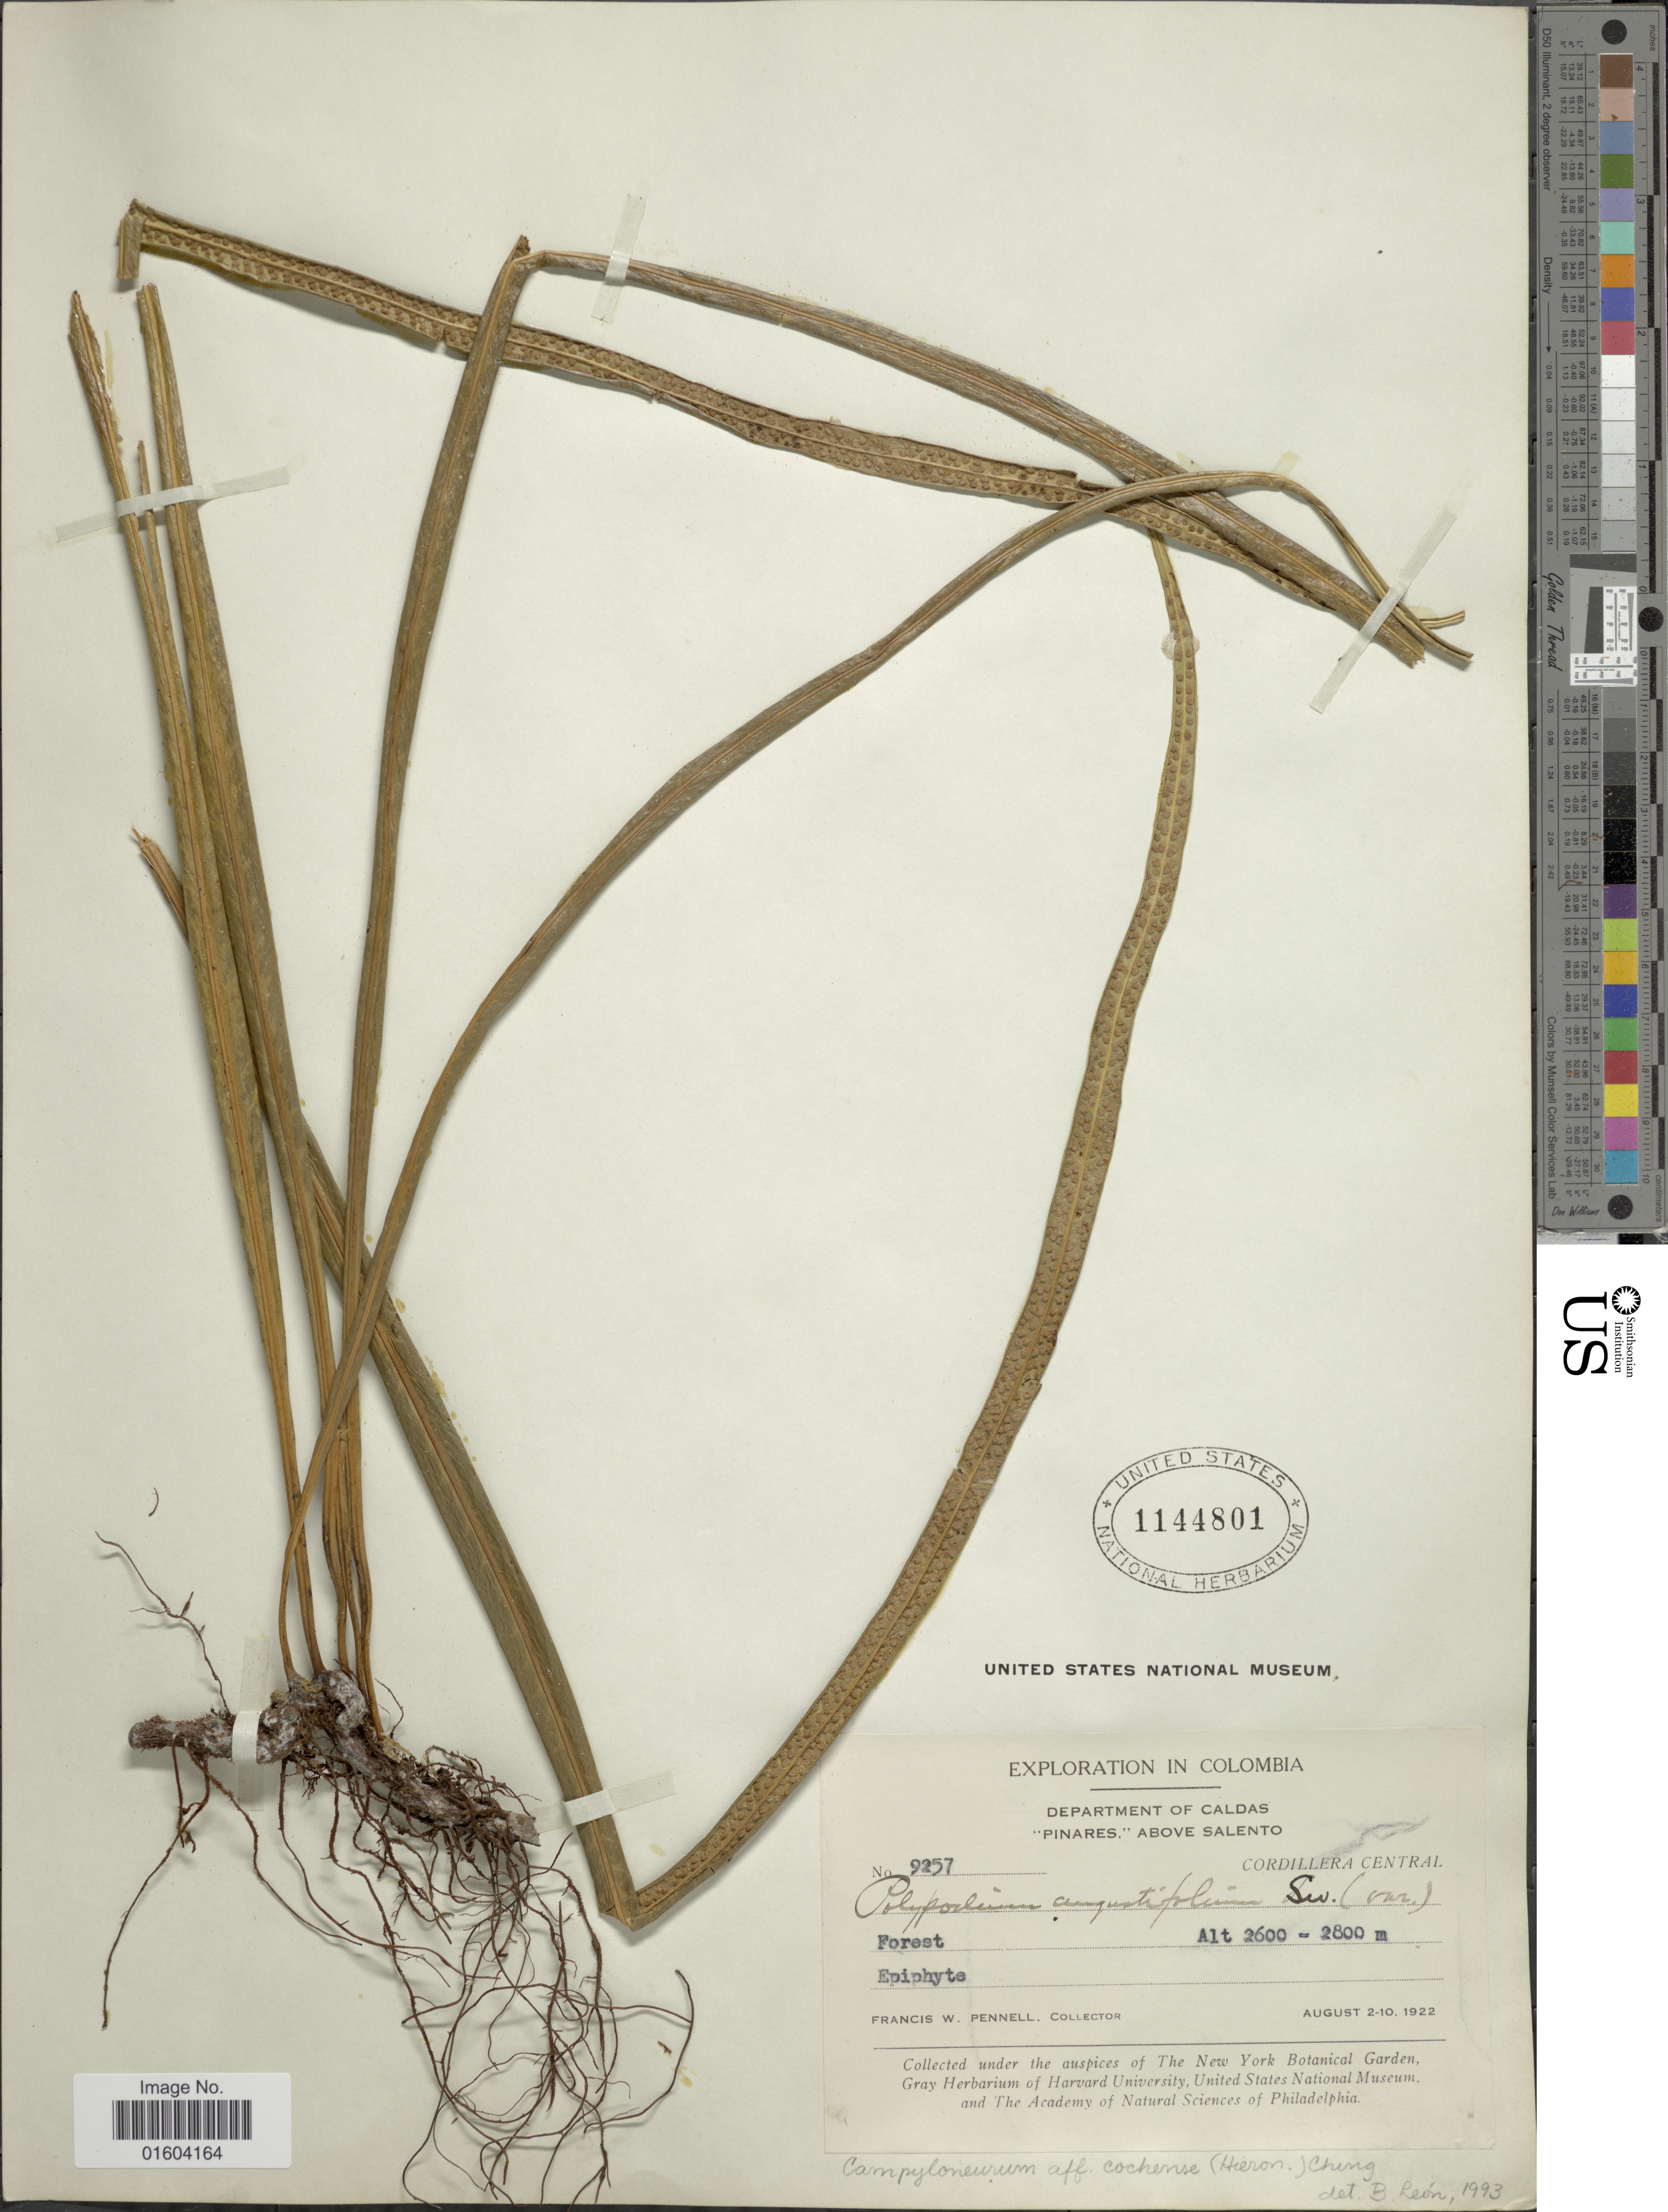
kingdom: Plantae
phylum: Tracheophyta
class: Polypodiopsida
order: Polypodiales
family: Polypodiaceae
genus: Campyloneurum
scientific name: Campyloneurum cochense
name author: (Hieron.) Ching & Farw.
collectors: F. W. Pennell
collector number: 9257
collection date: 1922-08-02/1922-08-10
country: Colombia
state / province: Caldas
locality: Department of Caldas , "Pinares," Above Salento. Cordillera Central.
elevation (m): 2600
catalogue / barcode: US 1144801